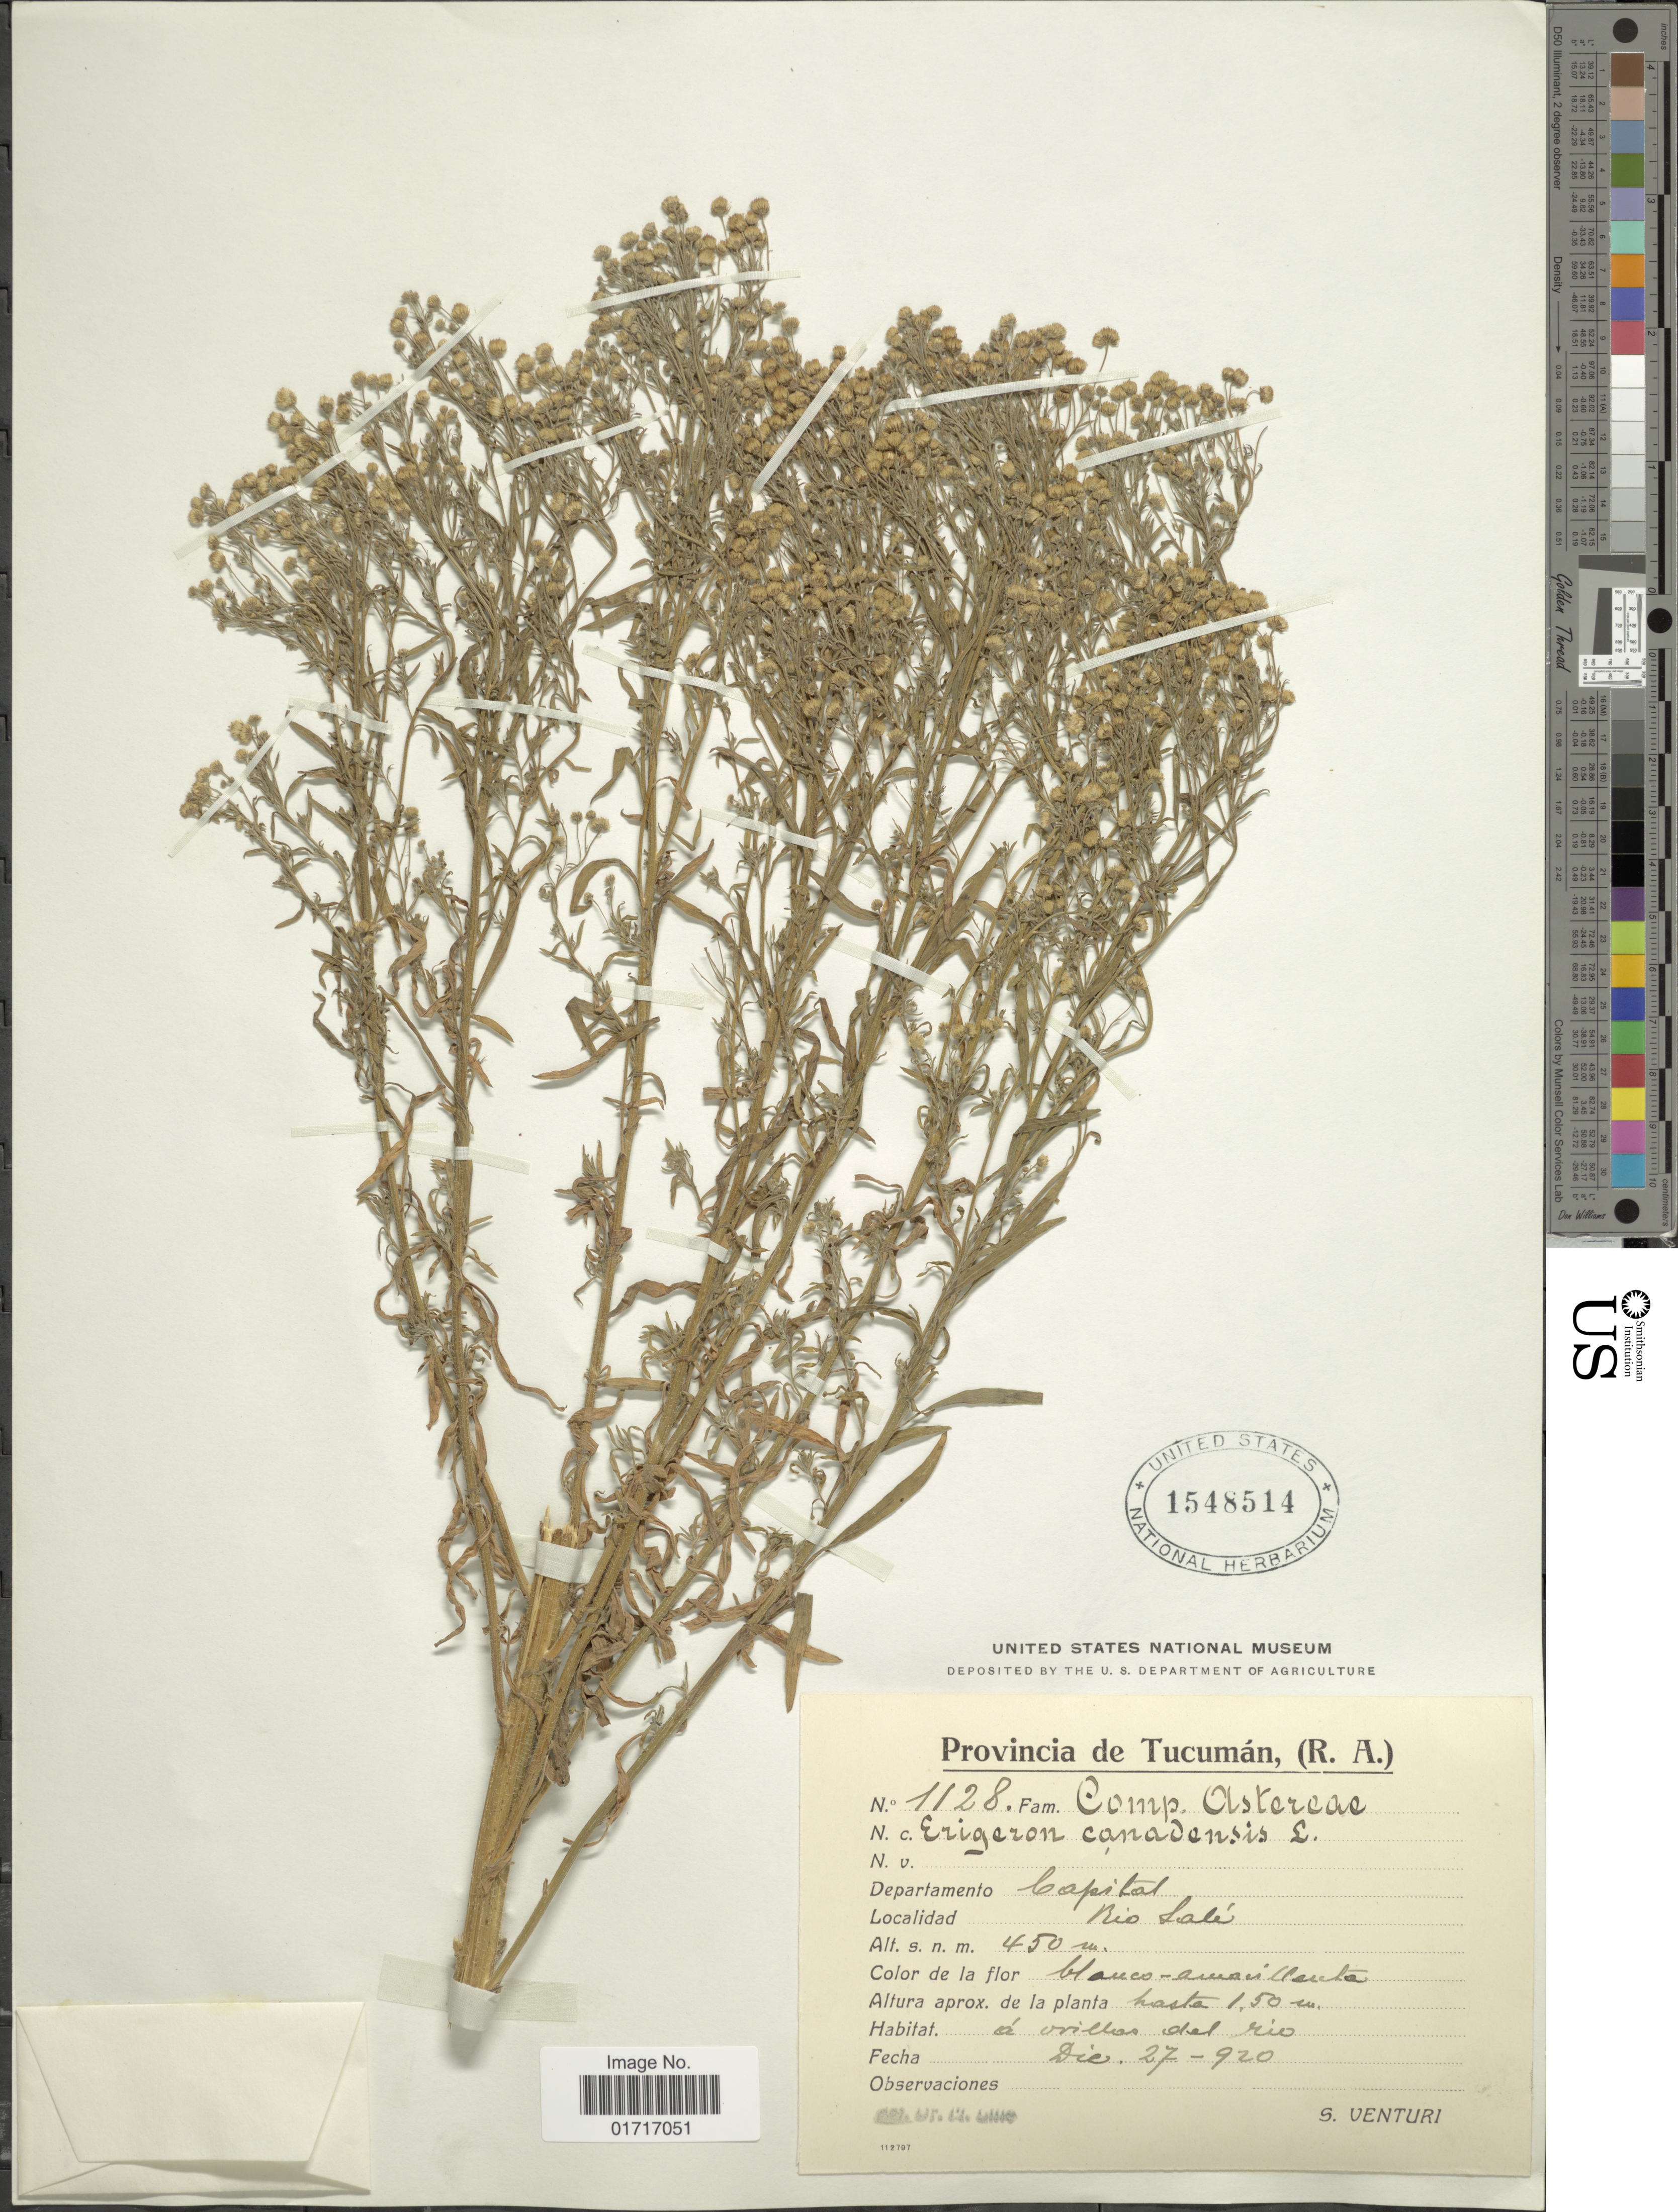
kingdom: Plantae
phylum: Tracheophyta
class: Magnoliopsida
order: Asterales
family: Asteraceae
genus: Conyza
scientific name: Conyza canadensis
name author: (L.) Cronq.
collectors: S. Venturi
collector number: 1128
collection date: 1920-12-27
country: Argentina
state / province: Tucuman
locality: Departamento Capital, Rio Salí.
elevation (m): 450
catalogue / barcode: US 1578514